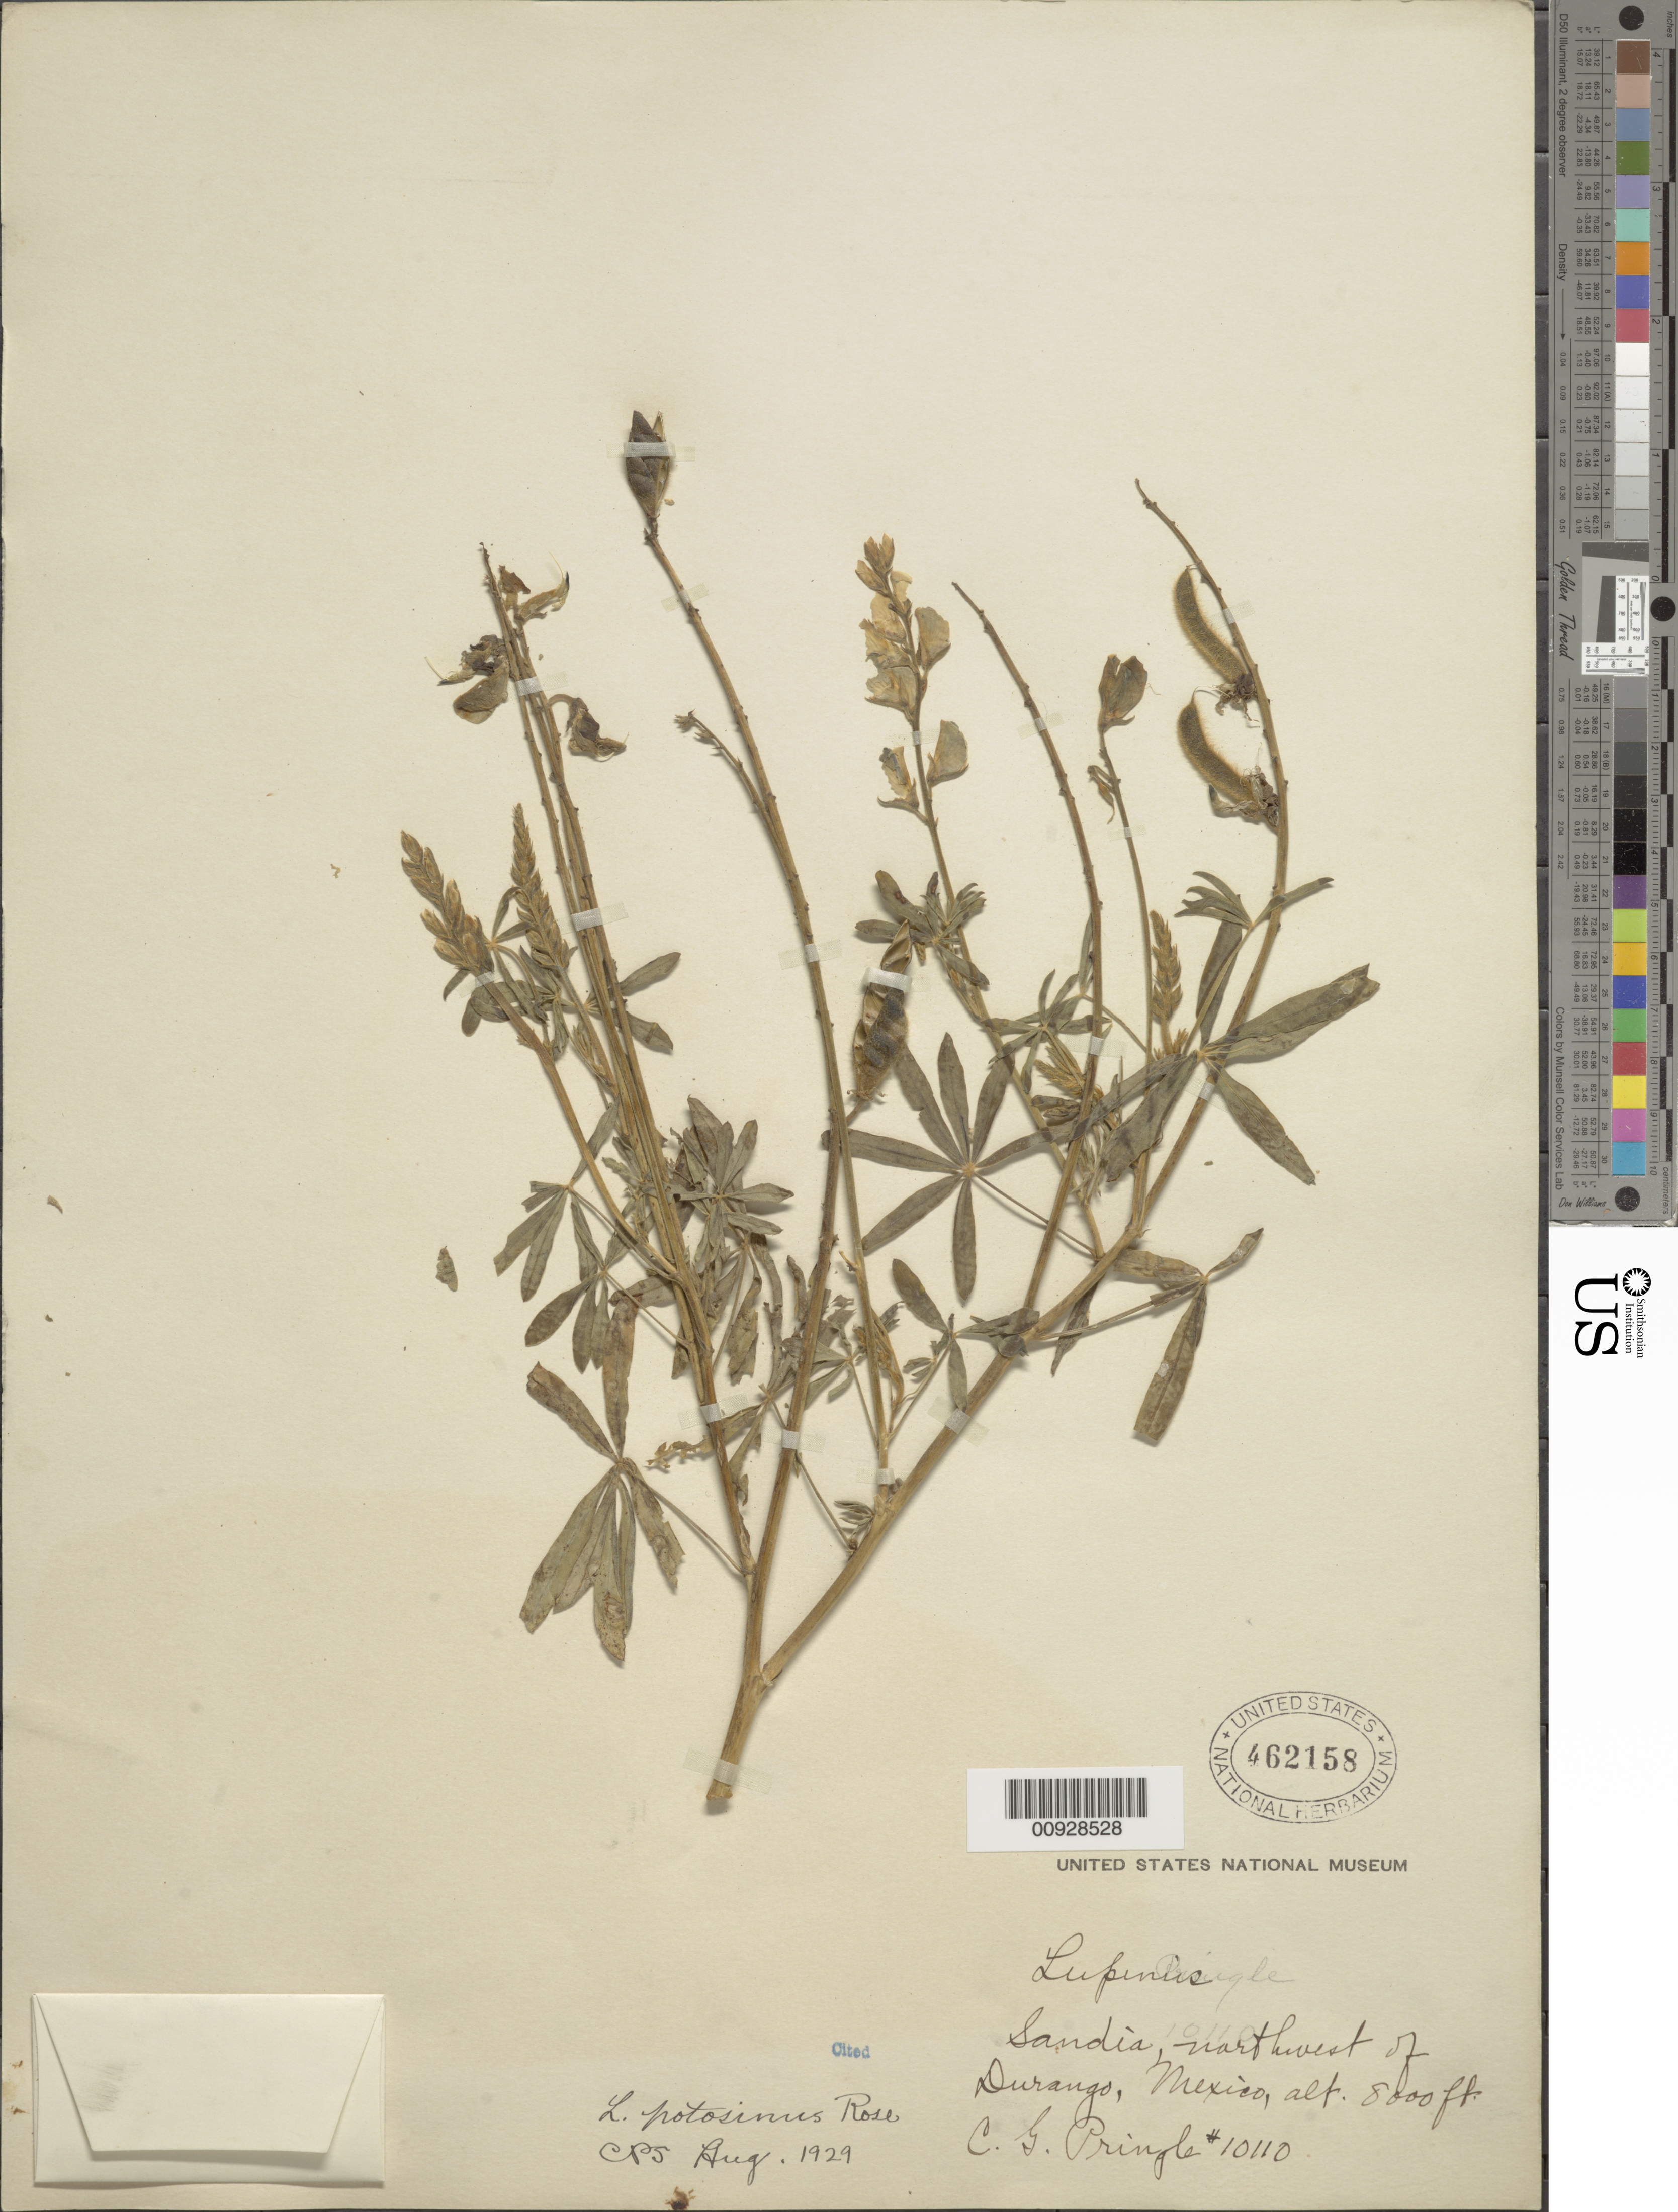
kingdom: Plantae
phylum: Tracheophyta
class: Magnoliopsida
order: Fabales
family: Fabaceae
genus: Lupinus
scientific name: Lupinus potosinus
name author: Rose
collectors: C. G. Pringle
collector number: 10110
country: Mexico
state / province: Durango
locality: Sandia, northwest of Durango.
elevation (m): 2438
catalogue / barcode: US 462158